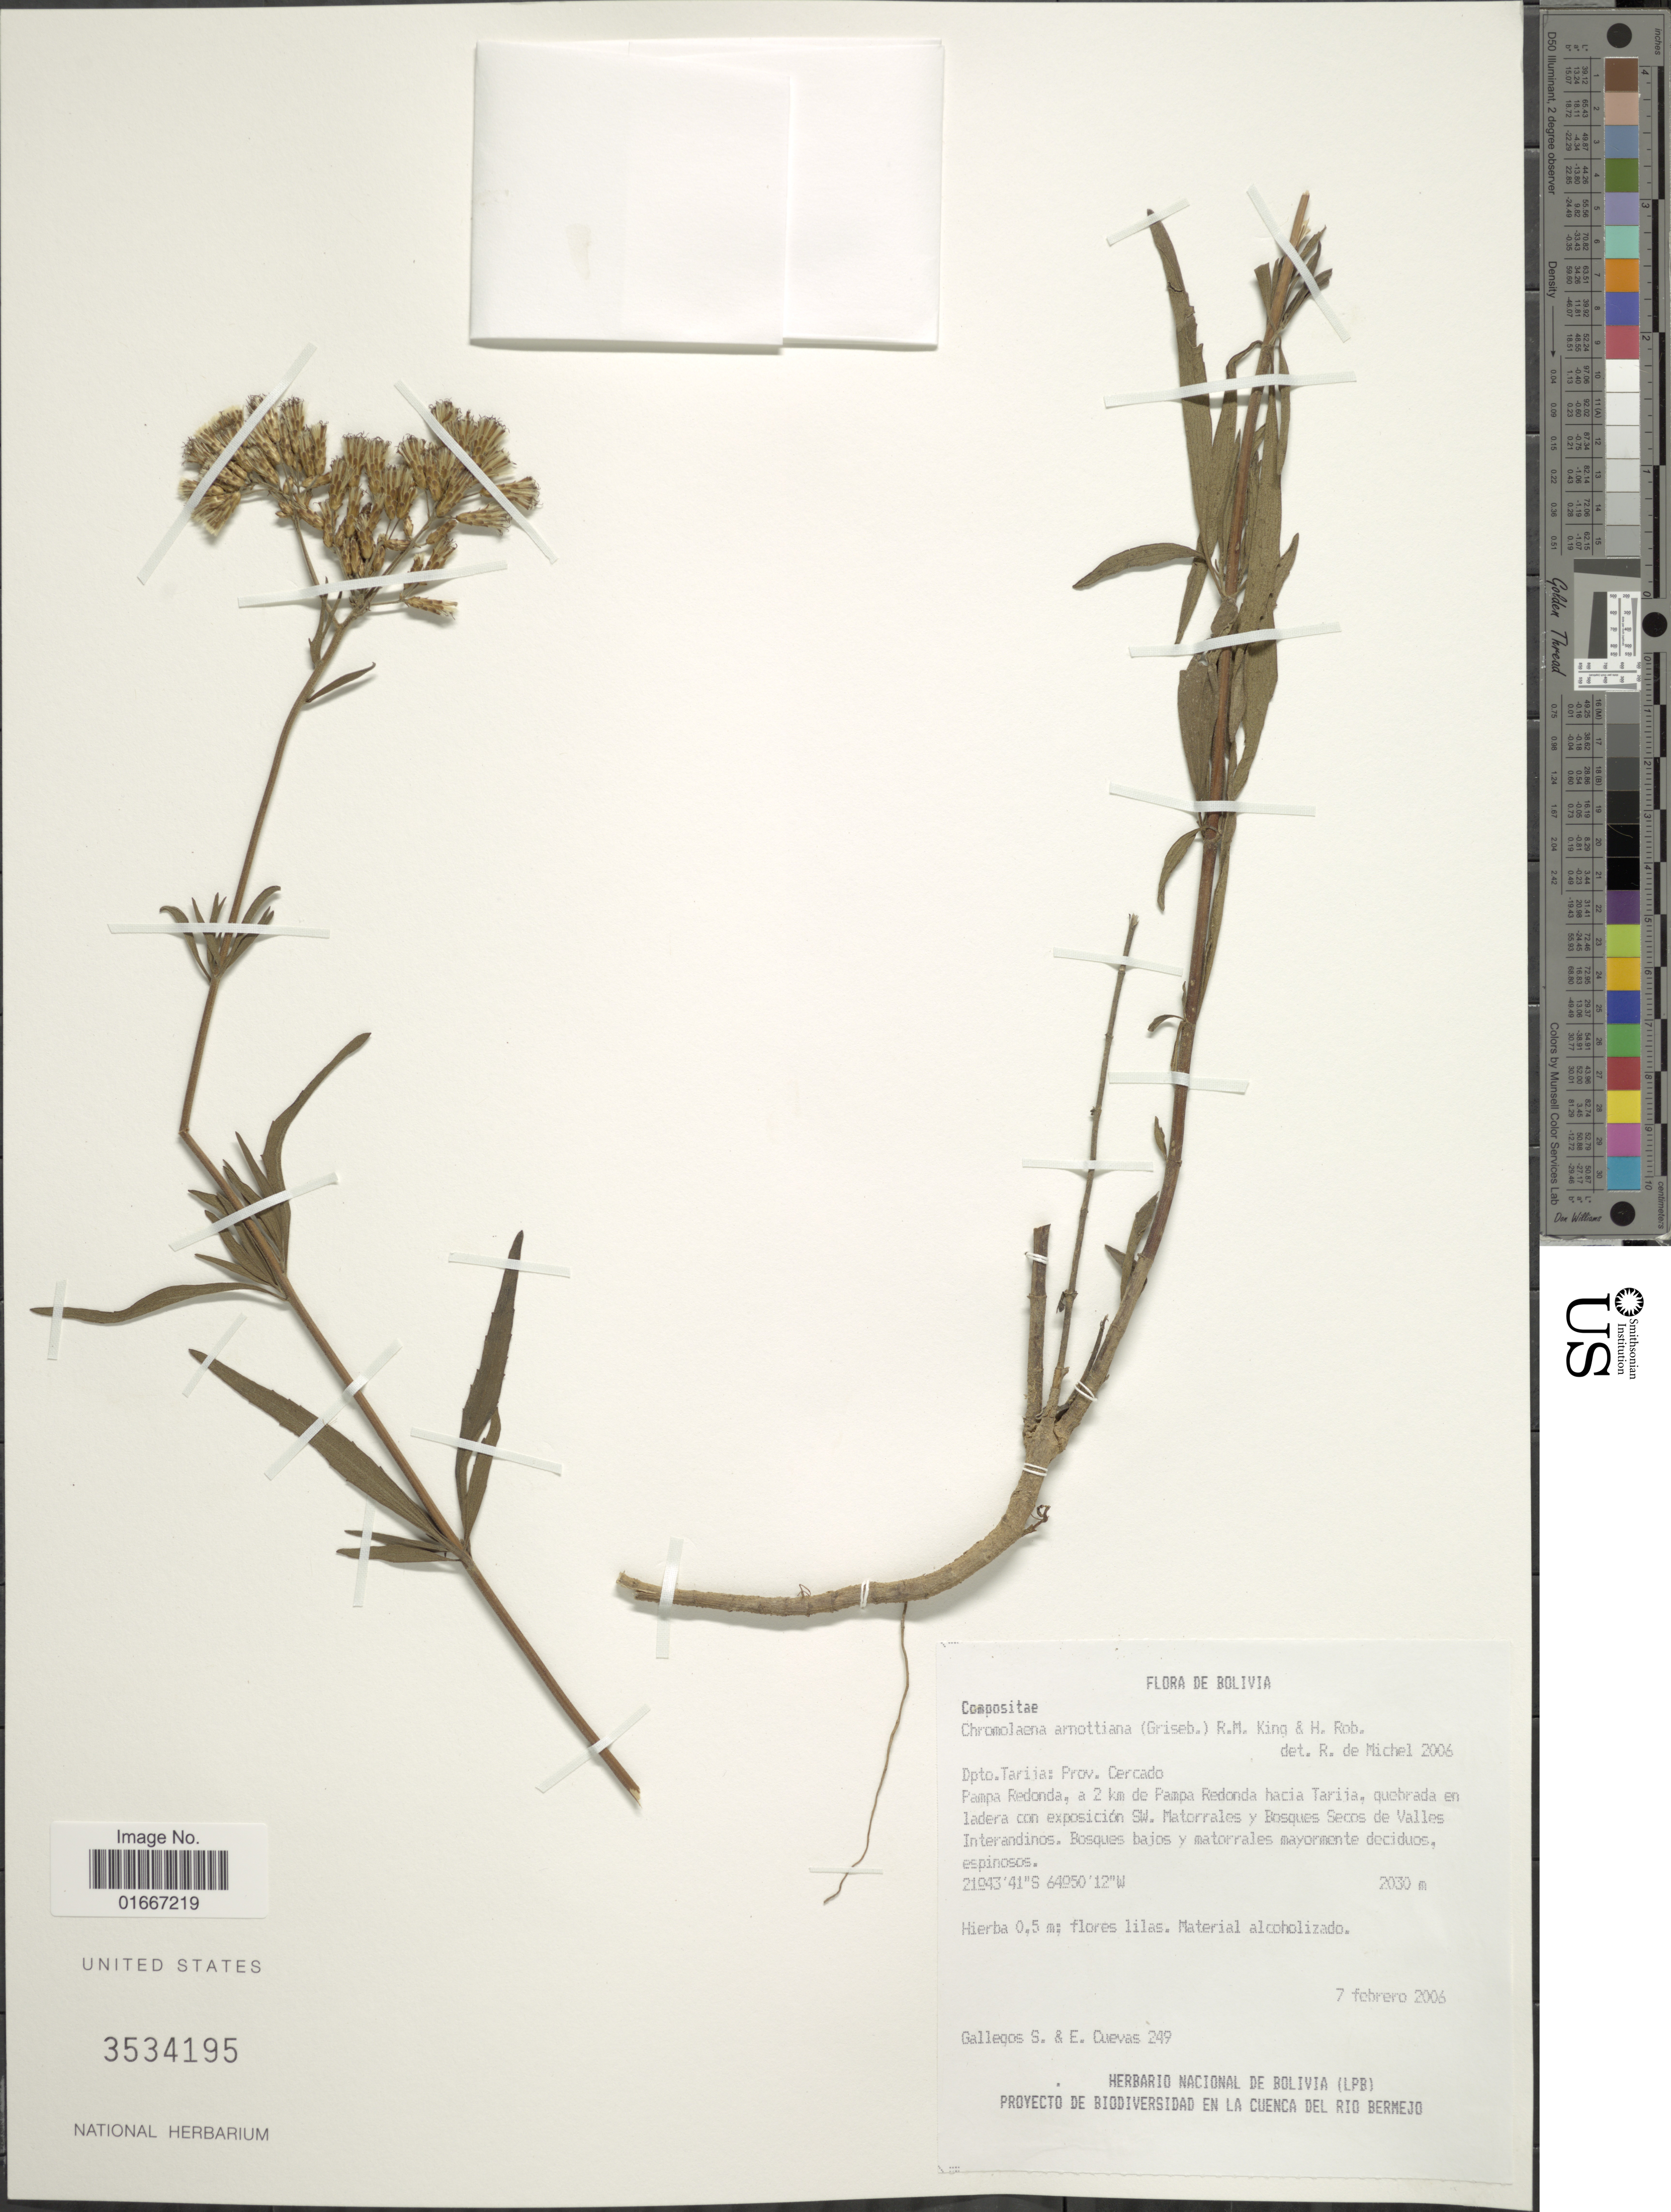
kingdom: Plantae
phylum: Tracheophyta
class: Magnoliopsida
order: Asterales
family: Asteraceae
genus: Chromolaena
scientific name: Chromolaena arnottiana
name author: (Griseb.) R.M. King & H. Rob.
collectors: S. Gallegos & E. Cuevas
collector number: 249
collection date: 2006-02-07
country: Bolivia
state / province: Tarija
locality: Prov. Cercado, Pampa Redonda, a 2 km de Pampa Redonda hacia Tarija, quebrada en ladera con exposicion SW.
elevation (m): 2030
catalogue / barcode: US 3534195